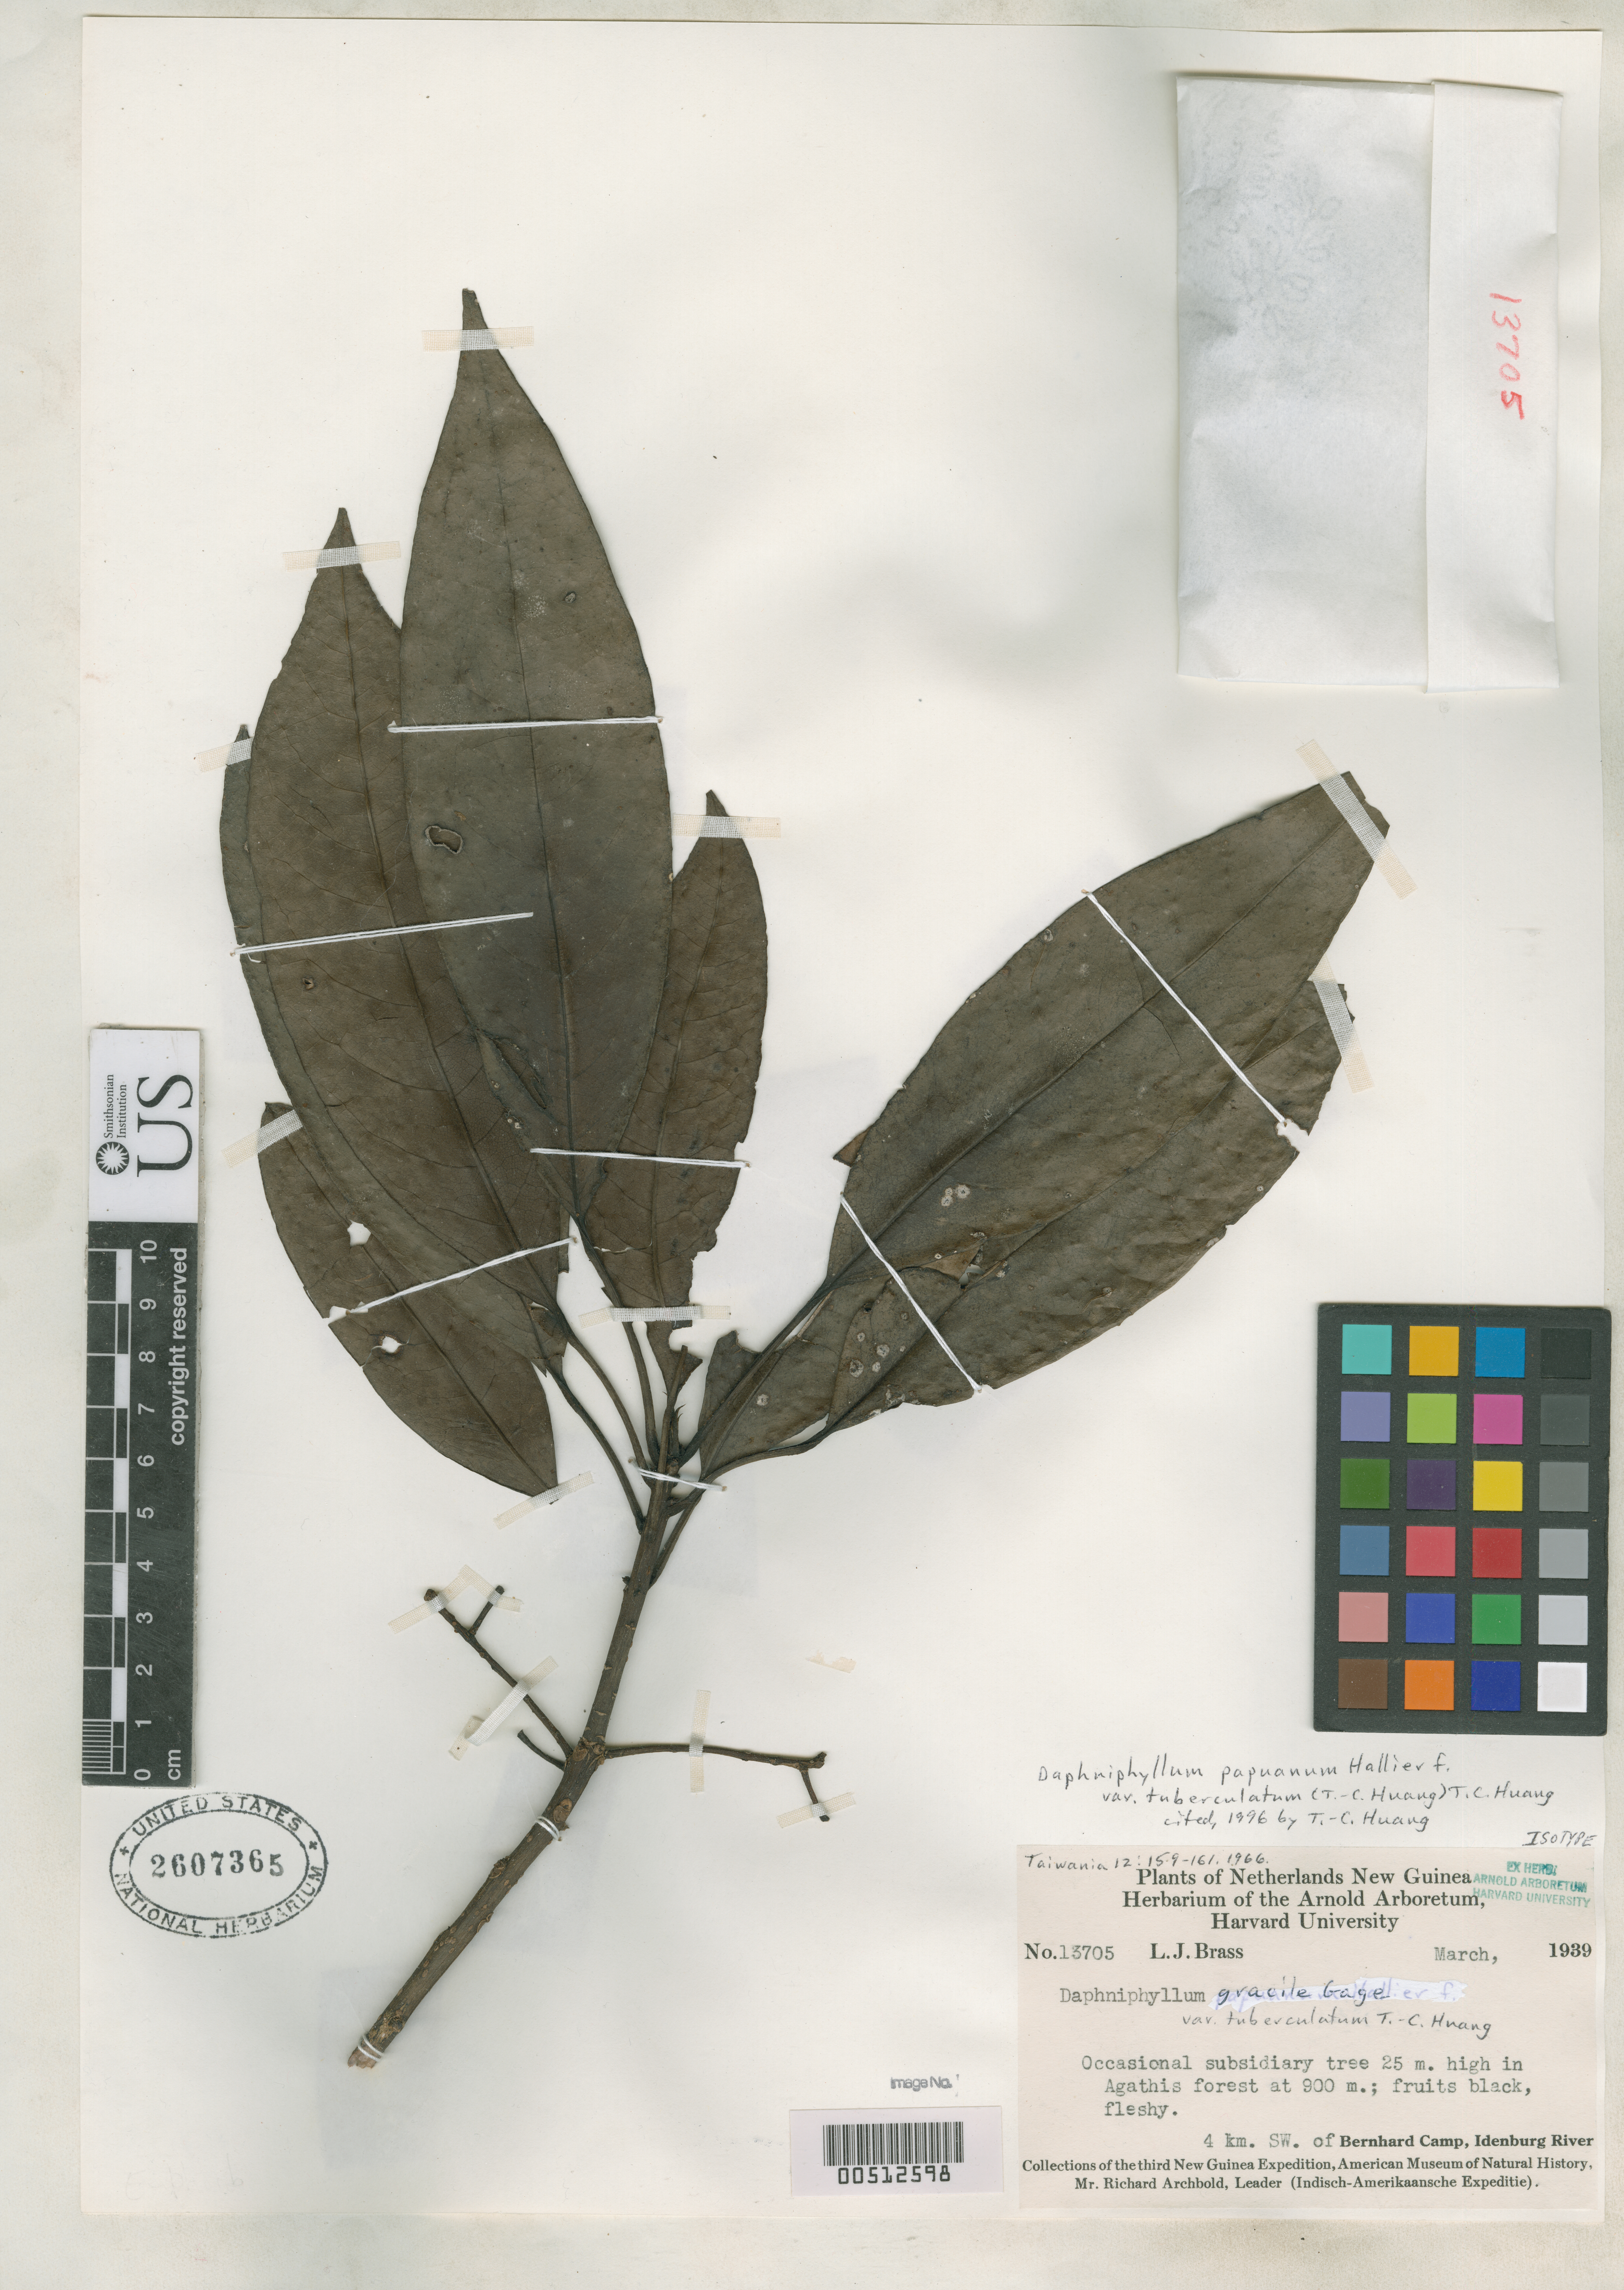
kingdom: Plantae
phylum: Tracheophyta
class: Magnoliopsida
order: Saxifragales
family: Daphniphyllaceae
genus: Daphniphyllum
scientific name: Daphniphyllum gracile var. tuberculatum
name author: T. C. Huang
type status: Isotype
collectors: L. J. Brass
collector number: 13705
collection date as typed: Mar 1939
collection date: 1939-03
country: Indonesia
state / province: Papua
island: New Guinea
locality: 4 km SW of Bernhard Camp, Idenburg River. Irian Barat.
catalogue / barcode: US 2607365